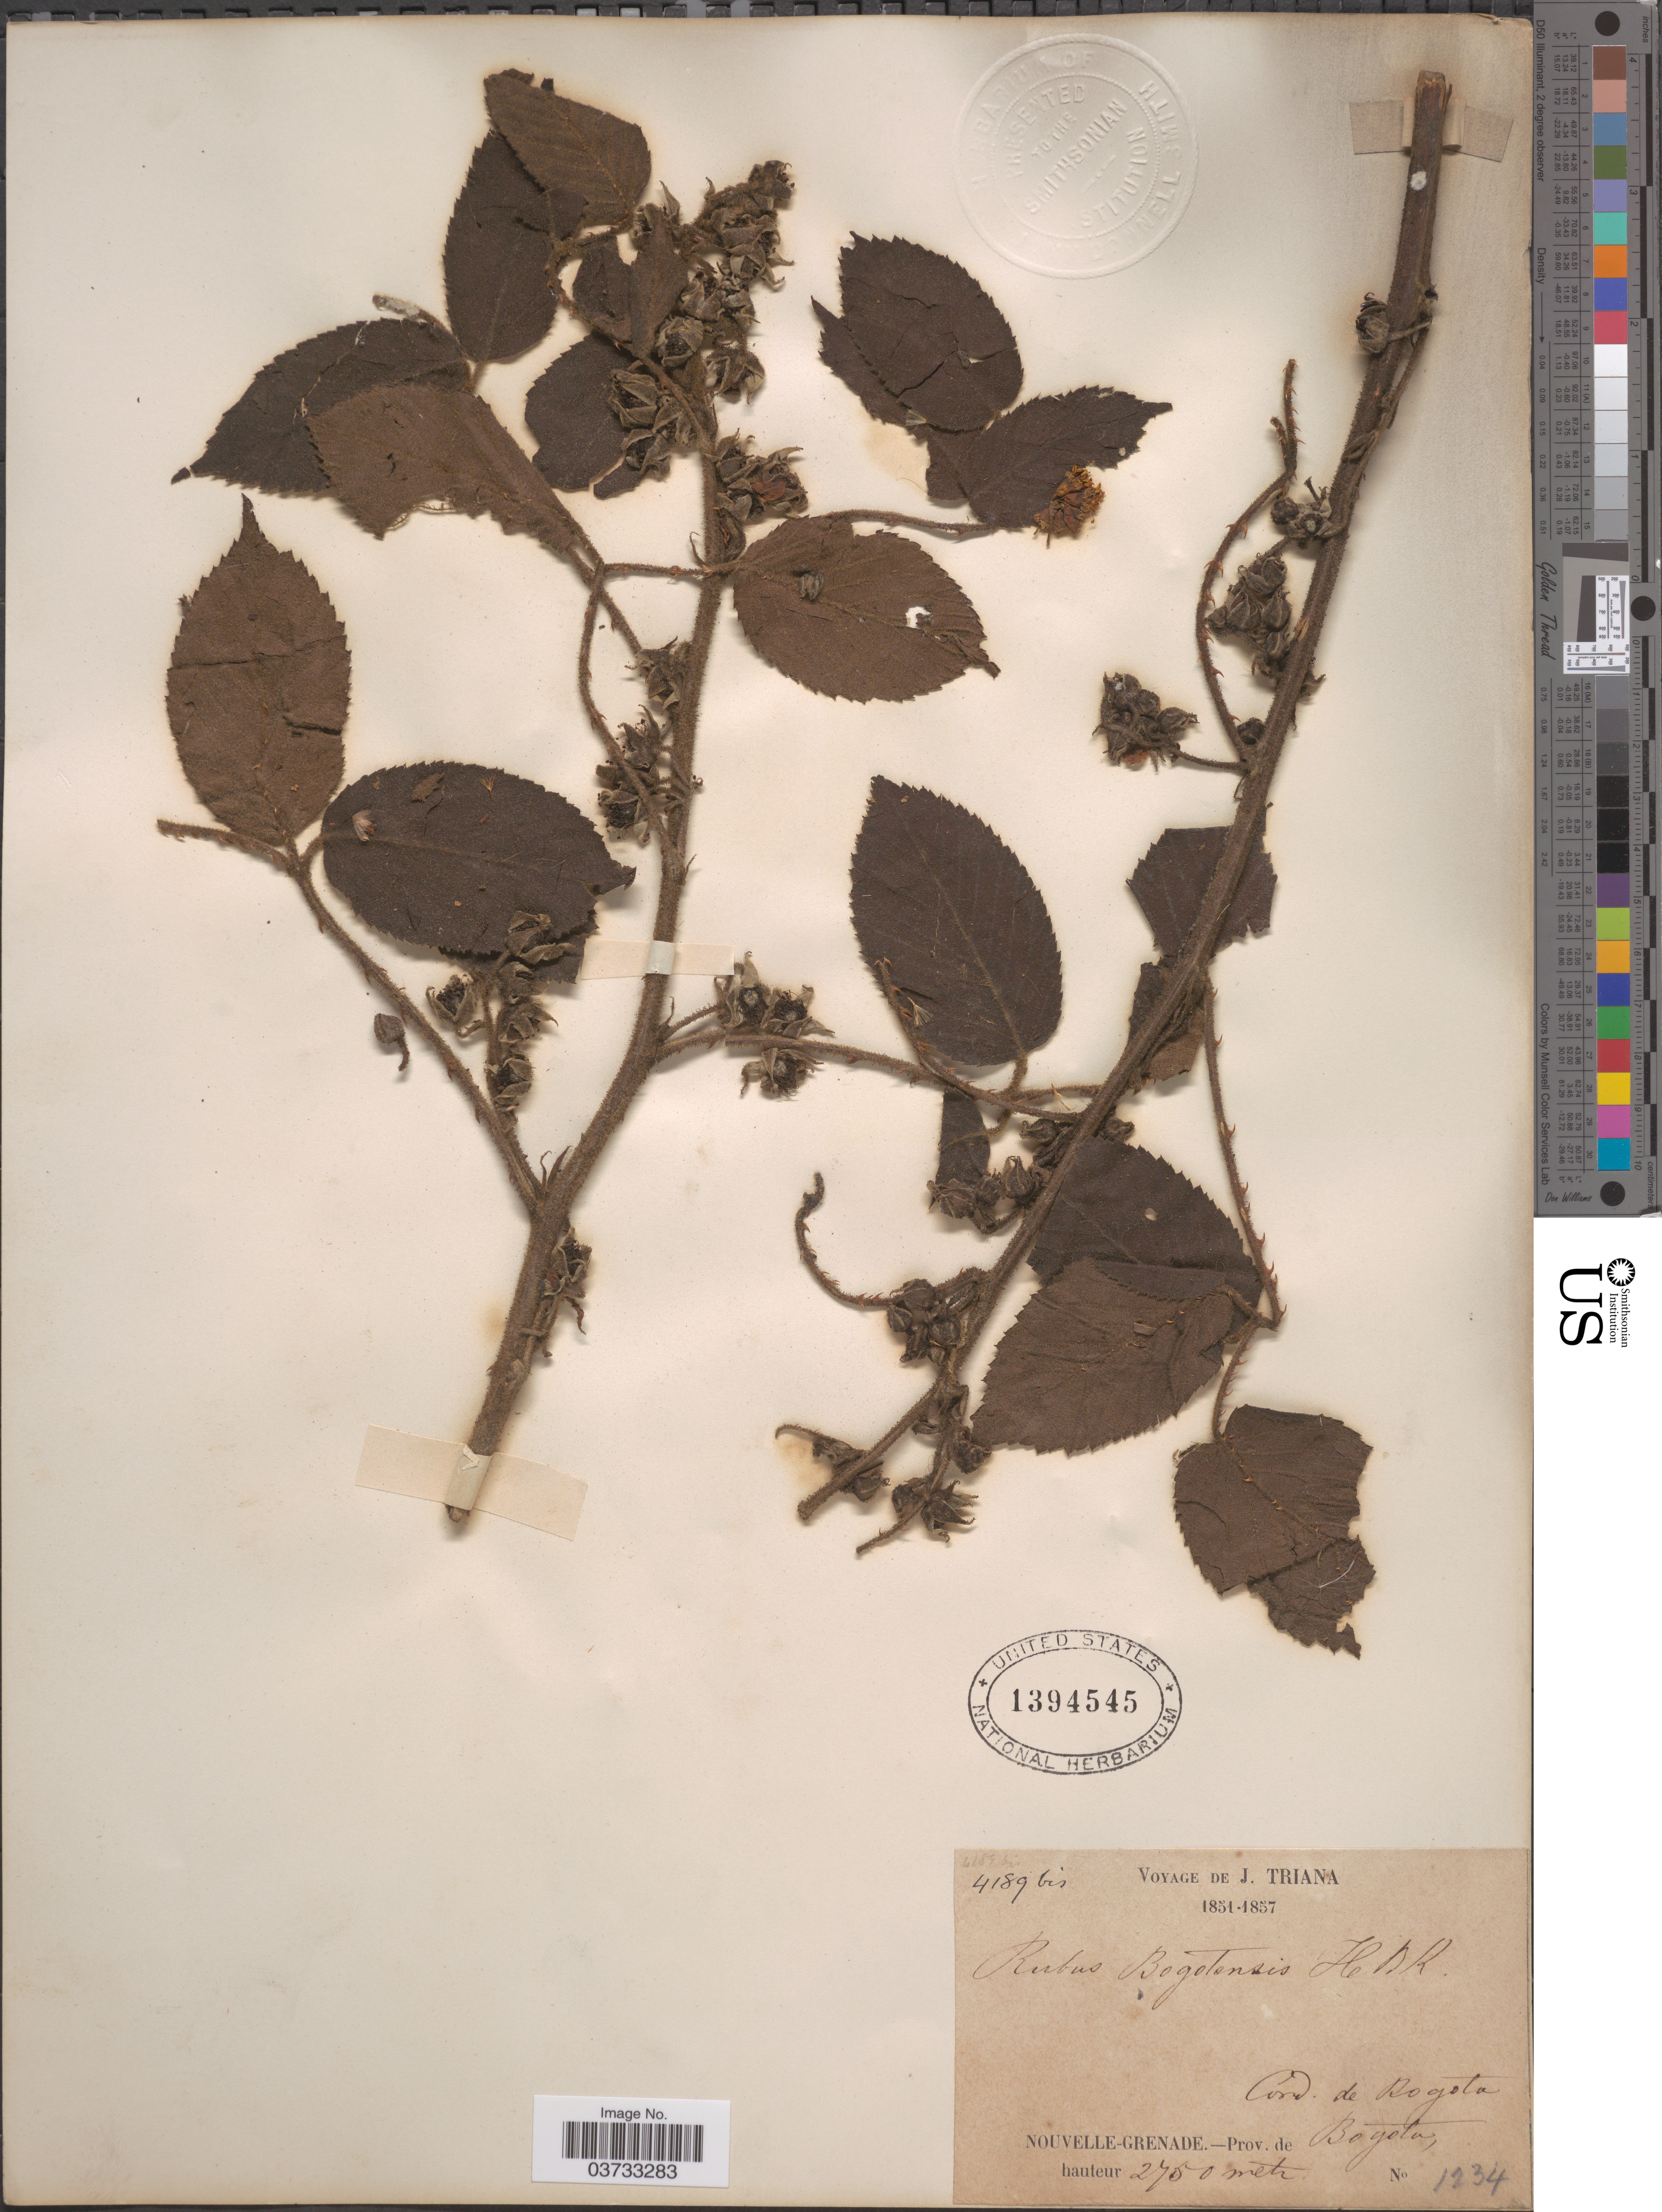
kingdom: Plantae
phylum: Tracheophyta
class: Magnoliopsida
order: Rosales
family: Rosaceae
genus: Rubus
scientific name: Rubus bogotensis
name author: Kunth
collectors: J. Triana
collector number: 4189 bis?/1234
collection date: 1851/1857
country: Colombia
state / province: Bogota D.C.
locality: Cord. de Bogota. Nouvelle-Grenade.-prov. de hauteur.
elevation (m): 2750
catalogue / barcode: US 1394545